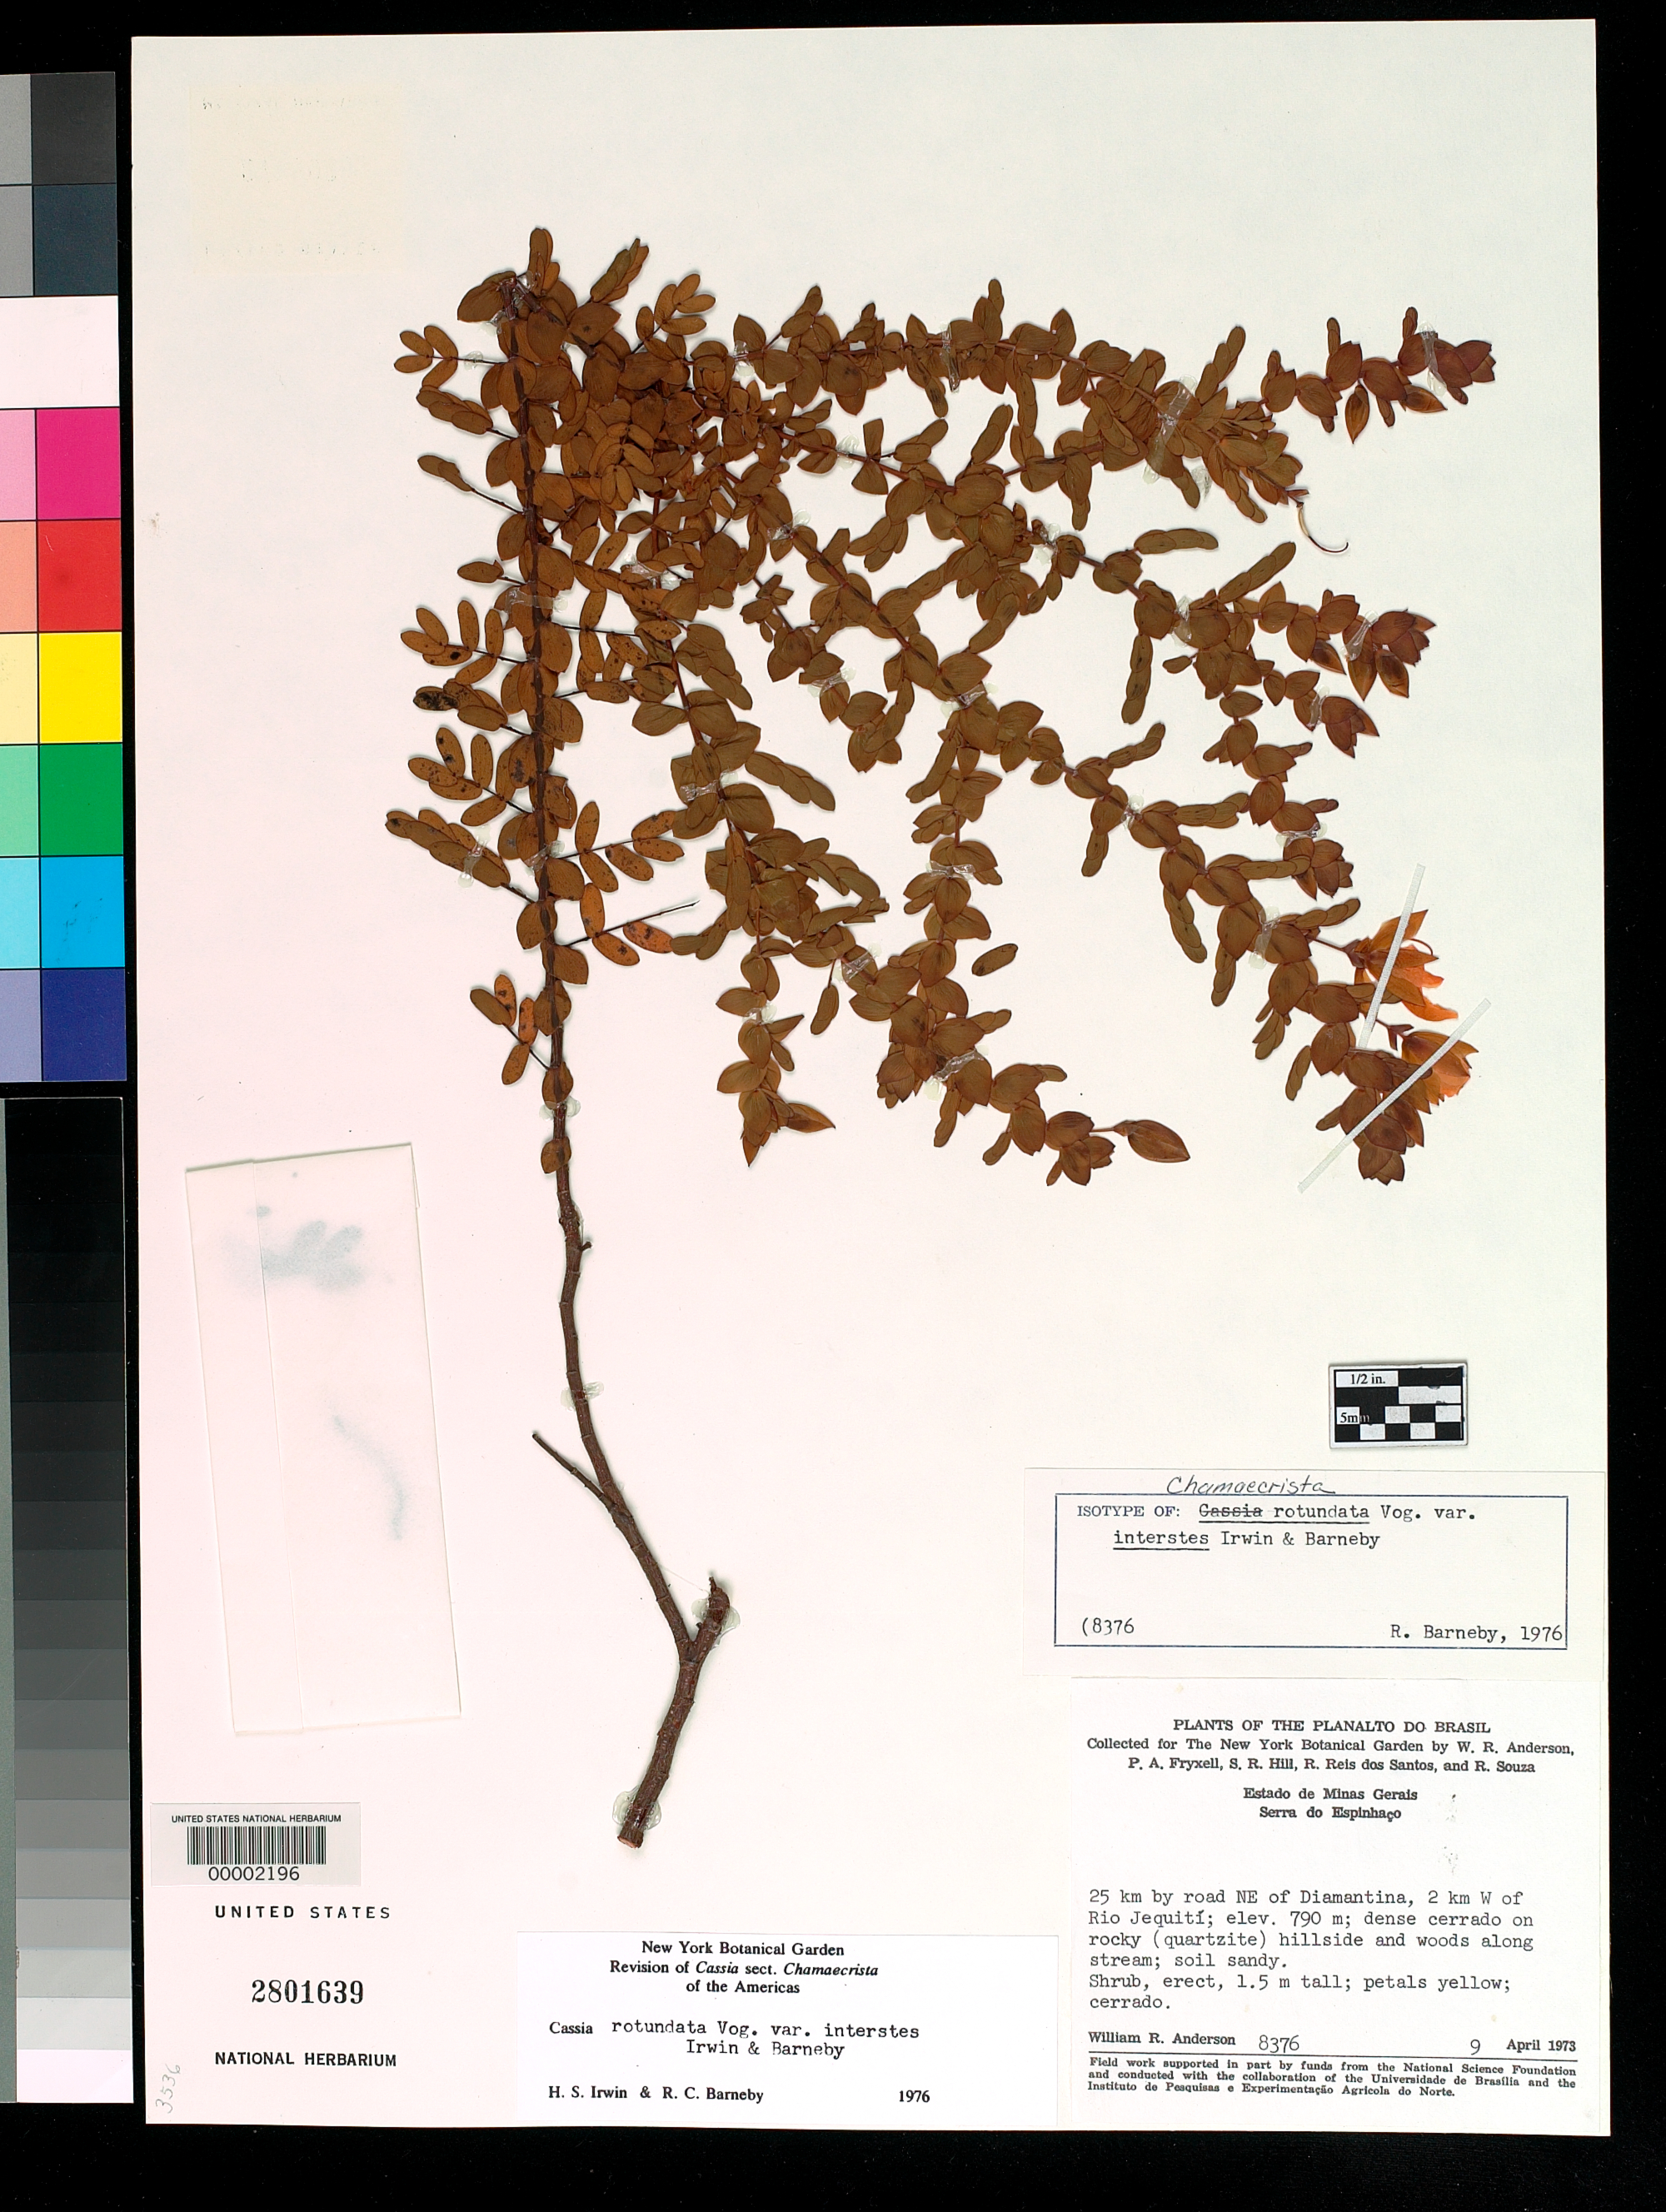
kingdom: Plantae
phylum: Tracheophyta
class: Magnoliopsida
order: Fabales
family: Fabaceae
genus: Chamaecrista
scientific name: Chamaecrista rotundata var. interstes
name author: H.S. Irwin & Barneby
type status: Isotype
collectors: W. R. Anderson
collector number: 8376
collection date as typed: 09 Apr 1973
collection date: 1973-04-09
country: Brazil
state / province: Minas Gerais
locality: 25 km by road NE of Diamantina.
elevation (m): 790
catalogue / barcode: US 2801639